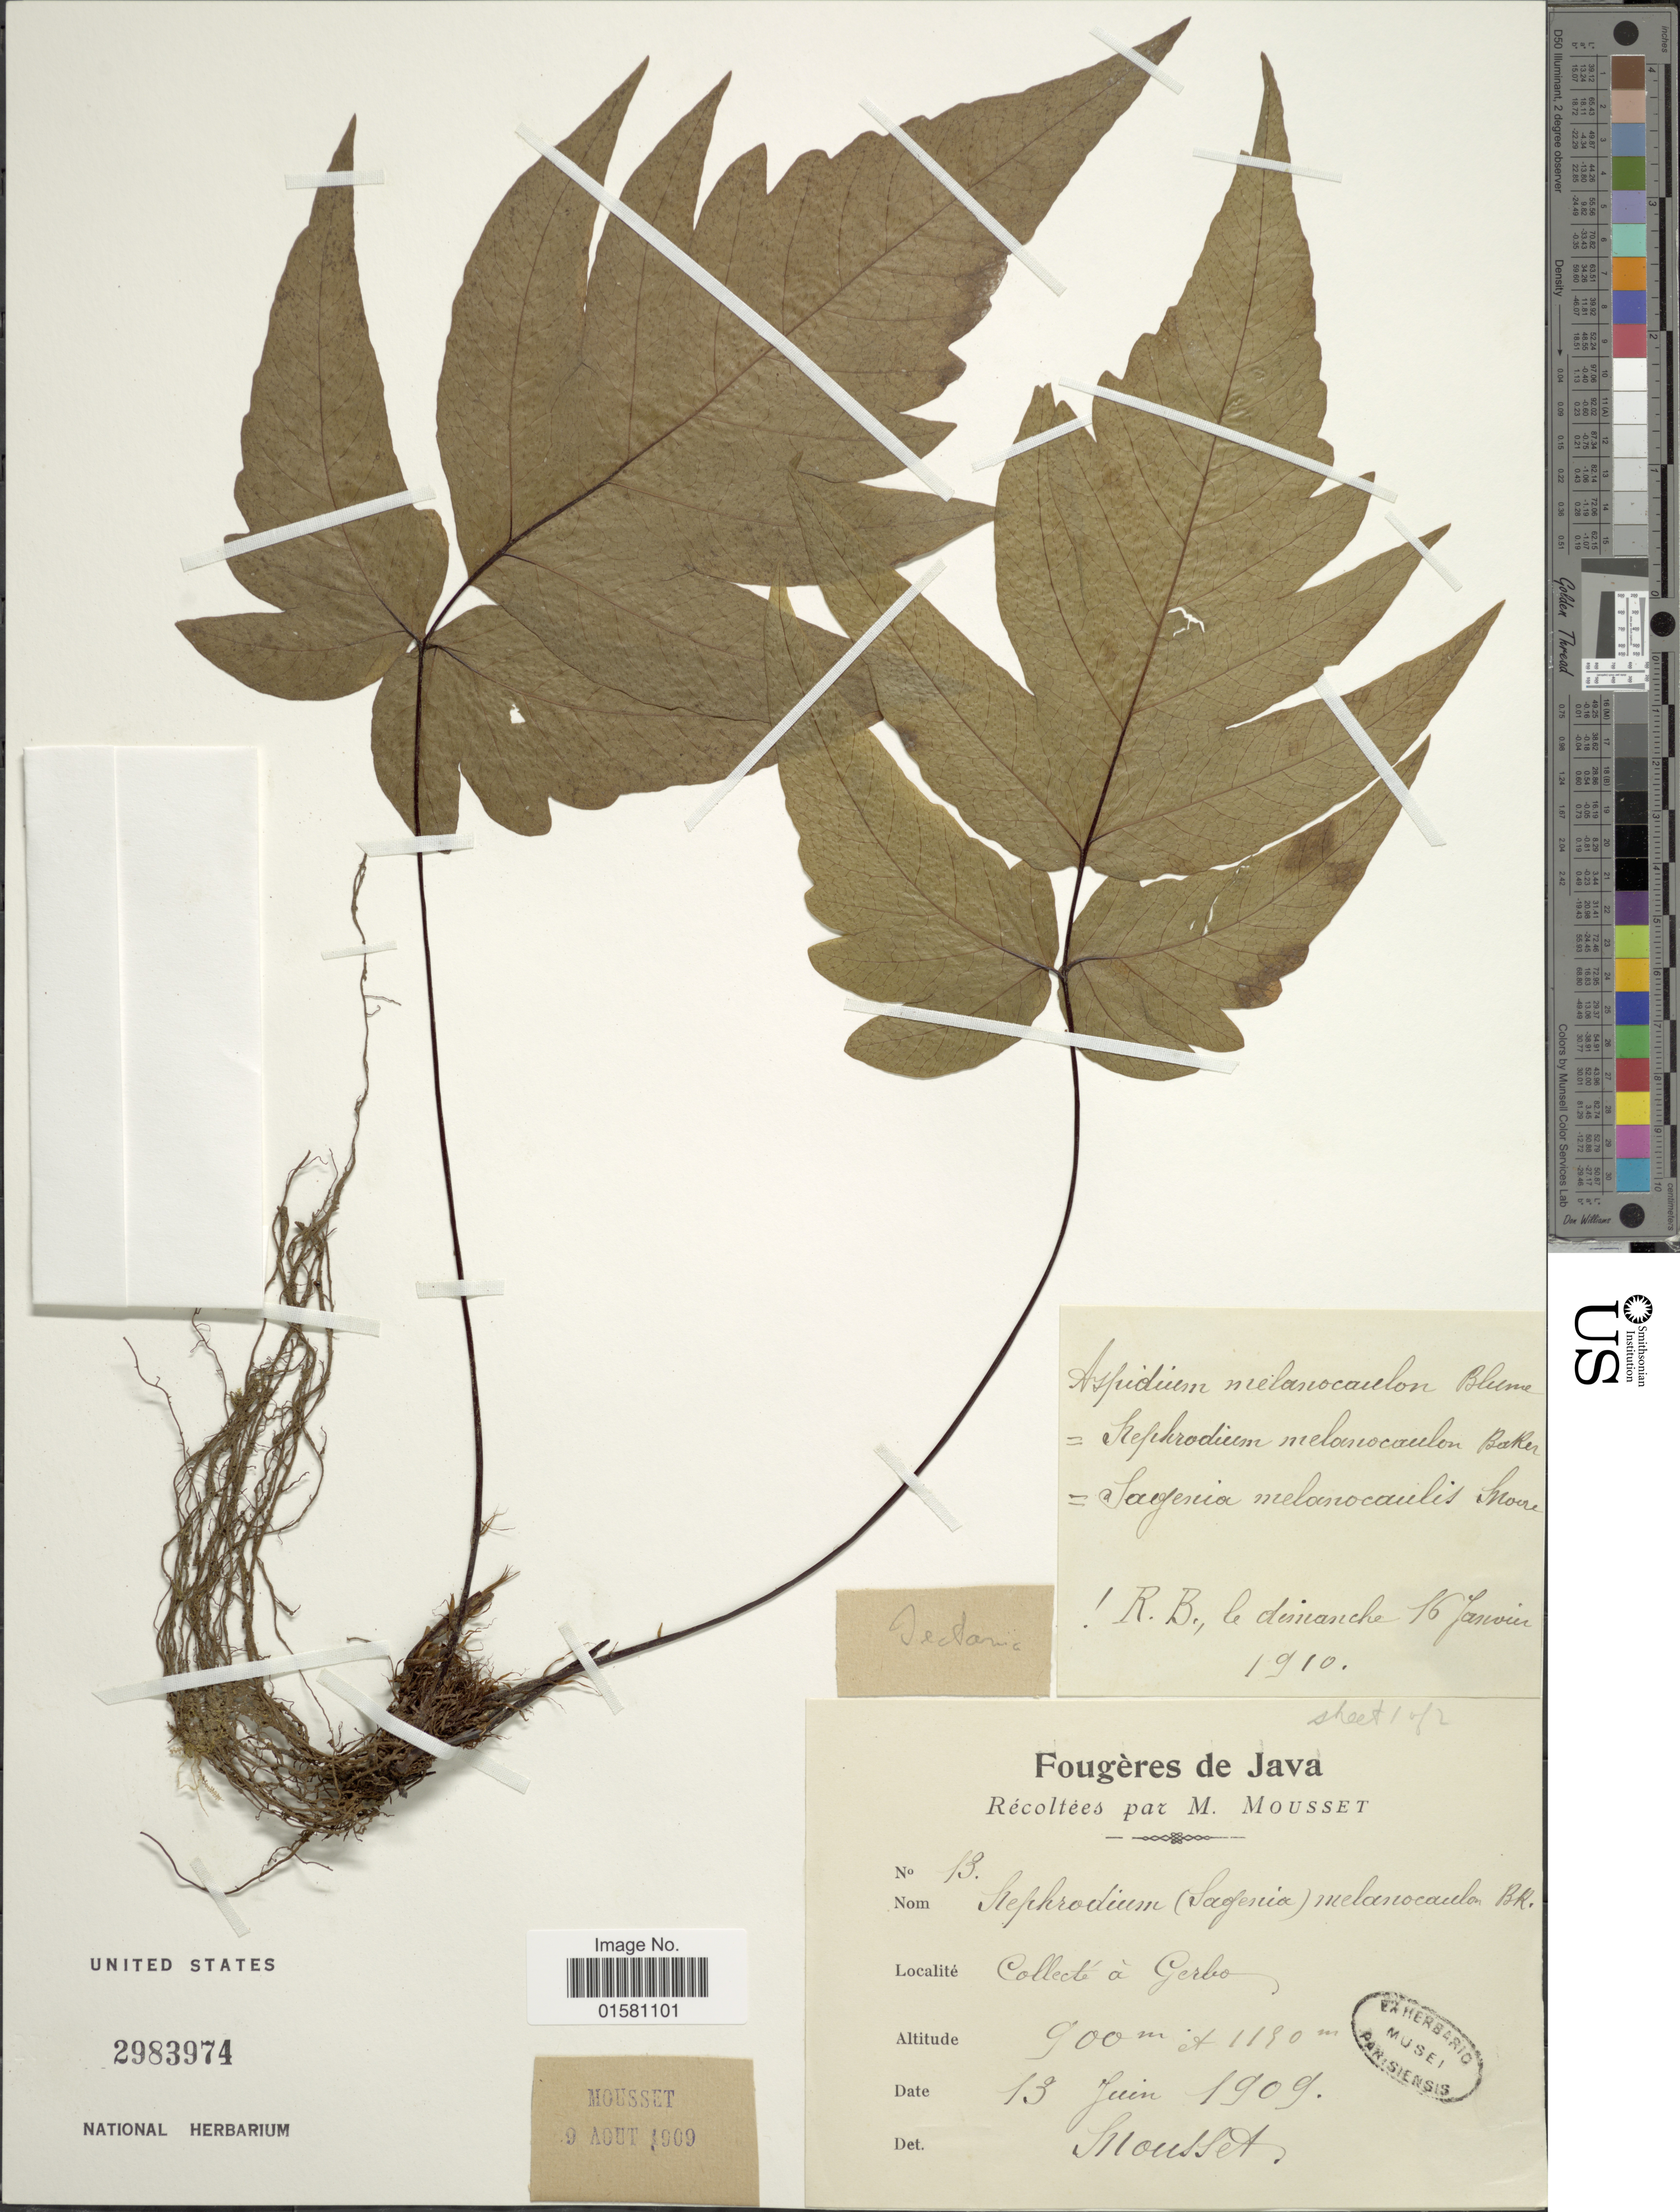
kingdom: Plantae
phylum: Tracheophyta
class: Polypodiopsida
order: Polypodiales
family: Tectariaceae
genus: Tectaria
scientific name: Tectaria melanocaulos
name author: (Bedd.) Copel.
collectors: Mousset, --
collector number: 13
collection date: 1909-06-13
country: Indonesia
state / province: Java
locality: Collecte a Gerbo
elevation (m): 900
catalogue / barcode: US 2983974